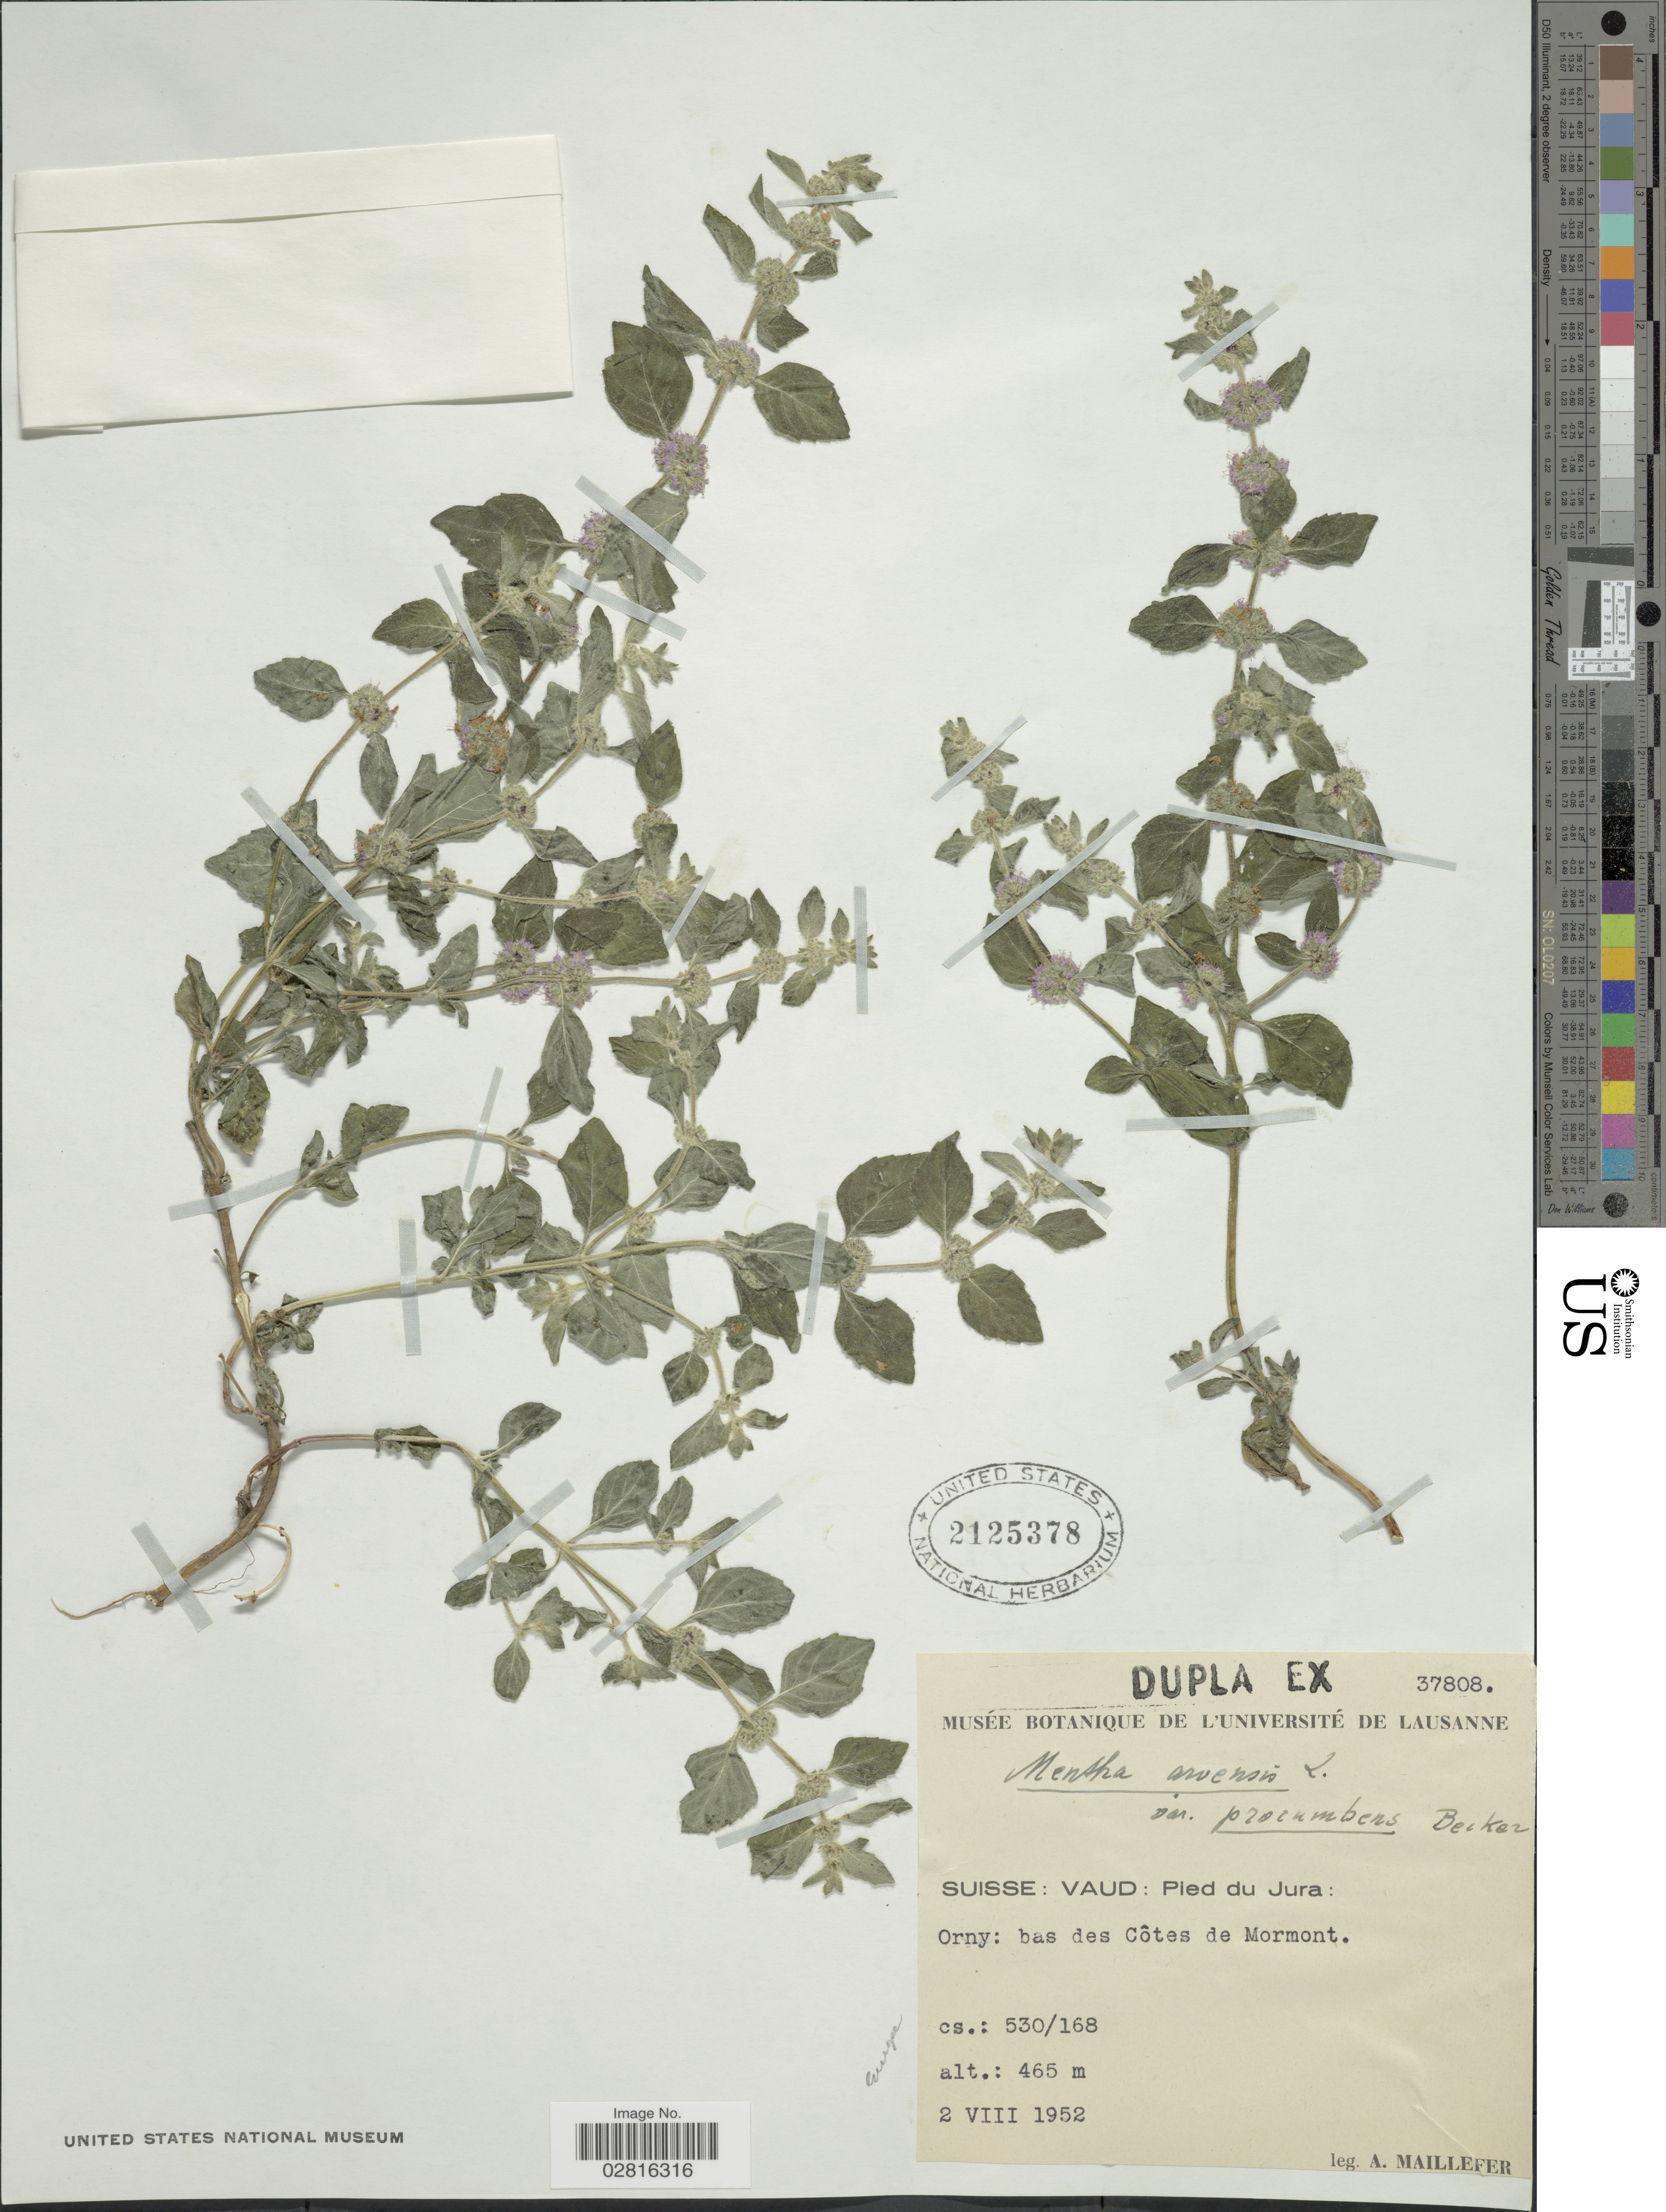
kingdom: Plantae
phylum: Tracheophyta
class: Magnoliopsida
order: Lamiales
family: Lamiaceae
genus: Mentha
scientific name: Mentha arvensis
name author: L.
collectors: A. Maillefer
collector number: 37808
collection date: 1952-08-02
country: Switzerland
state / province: Vaud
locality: Suisse: Vaud: Pied du Jura: Orny: bas des Côtes de Mormont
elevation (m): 465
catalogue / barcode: US 2125378